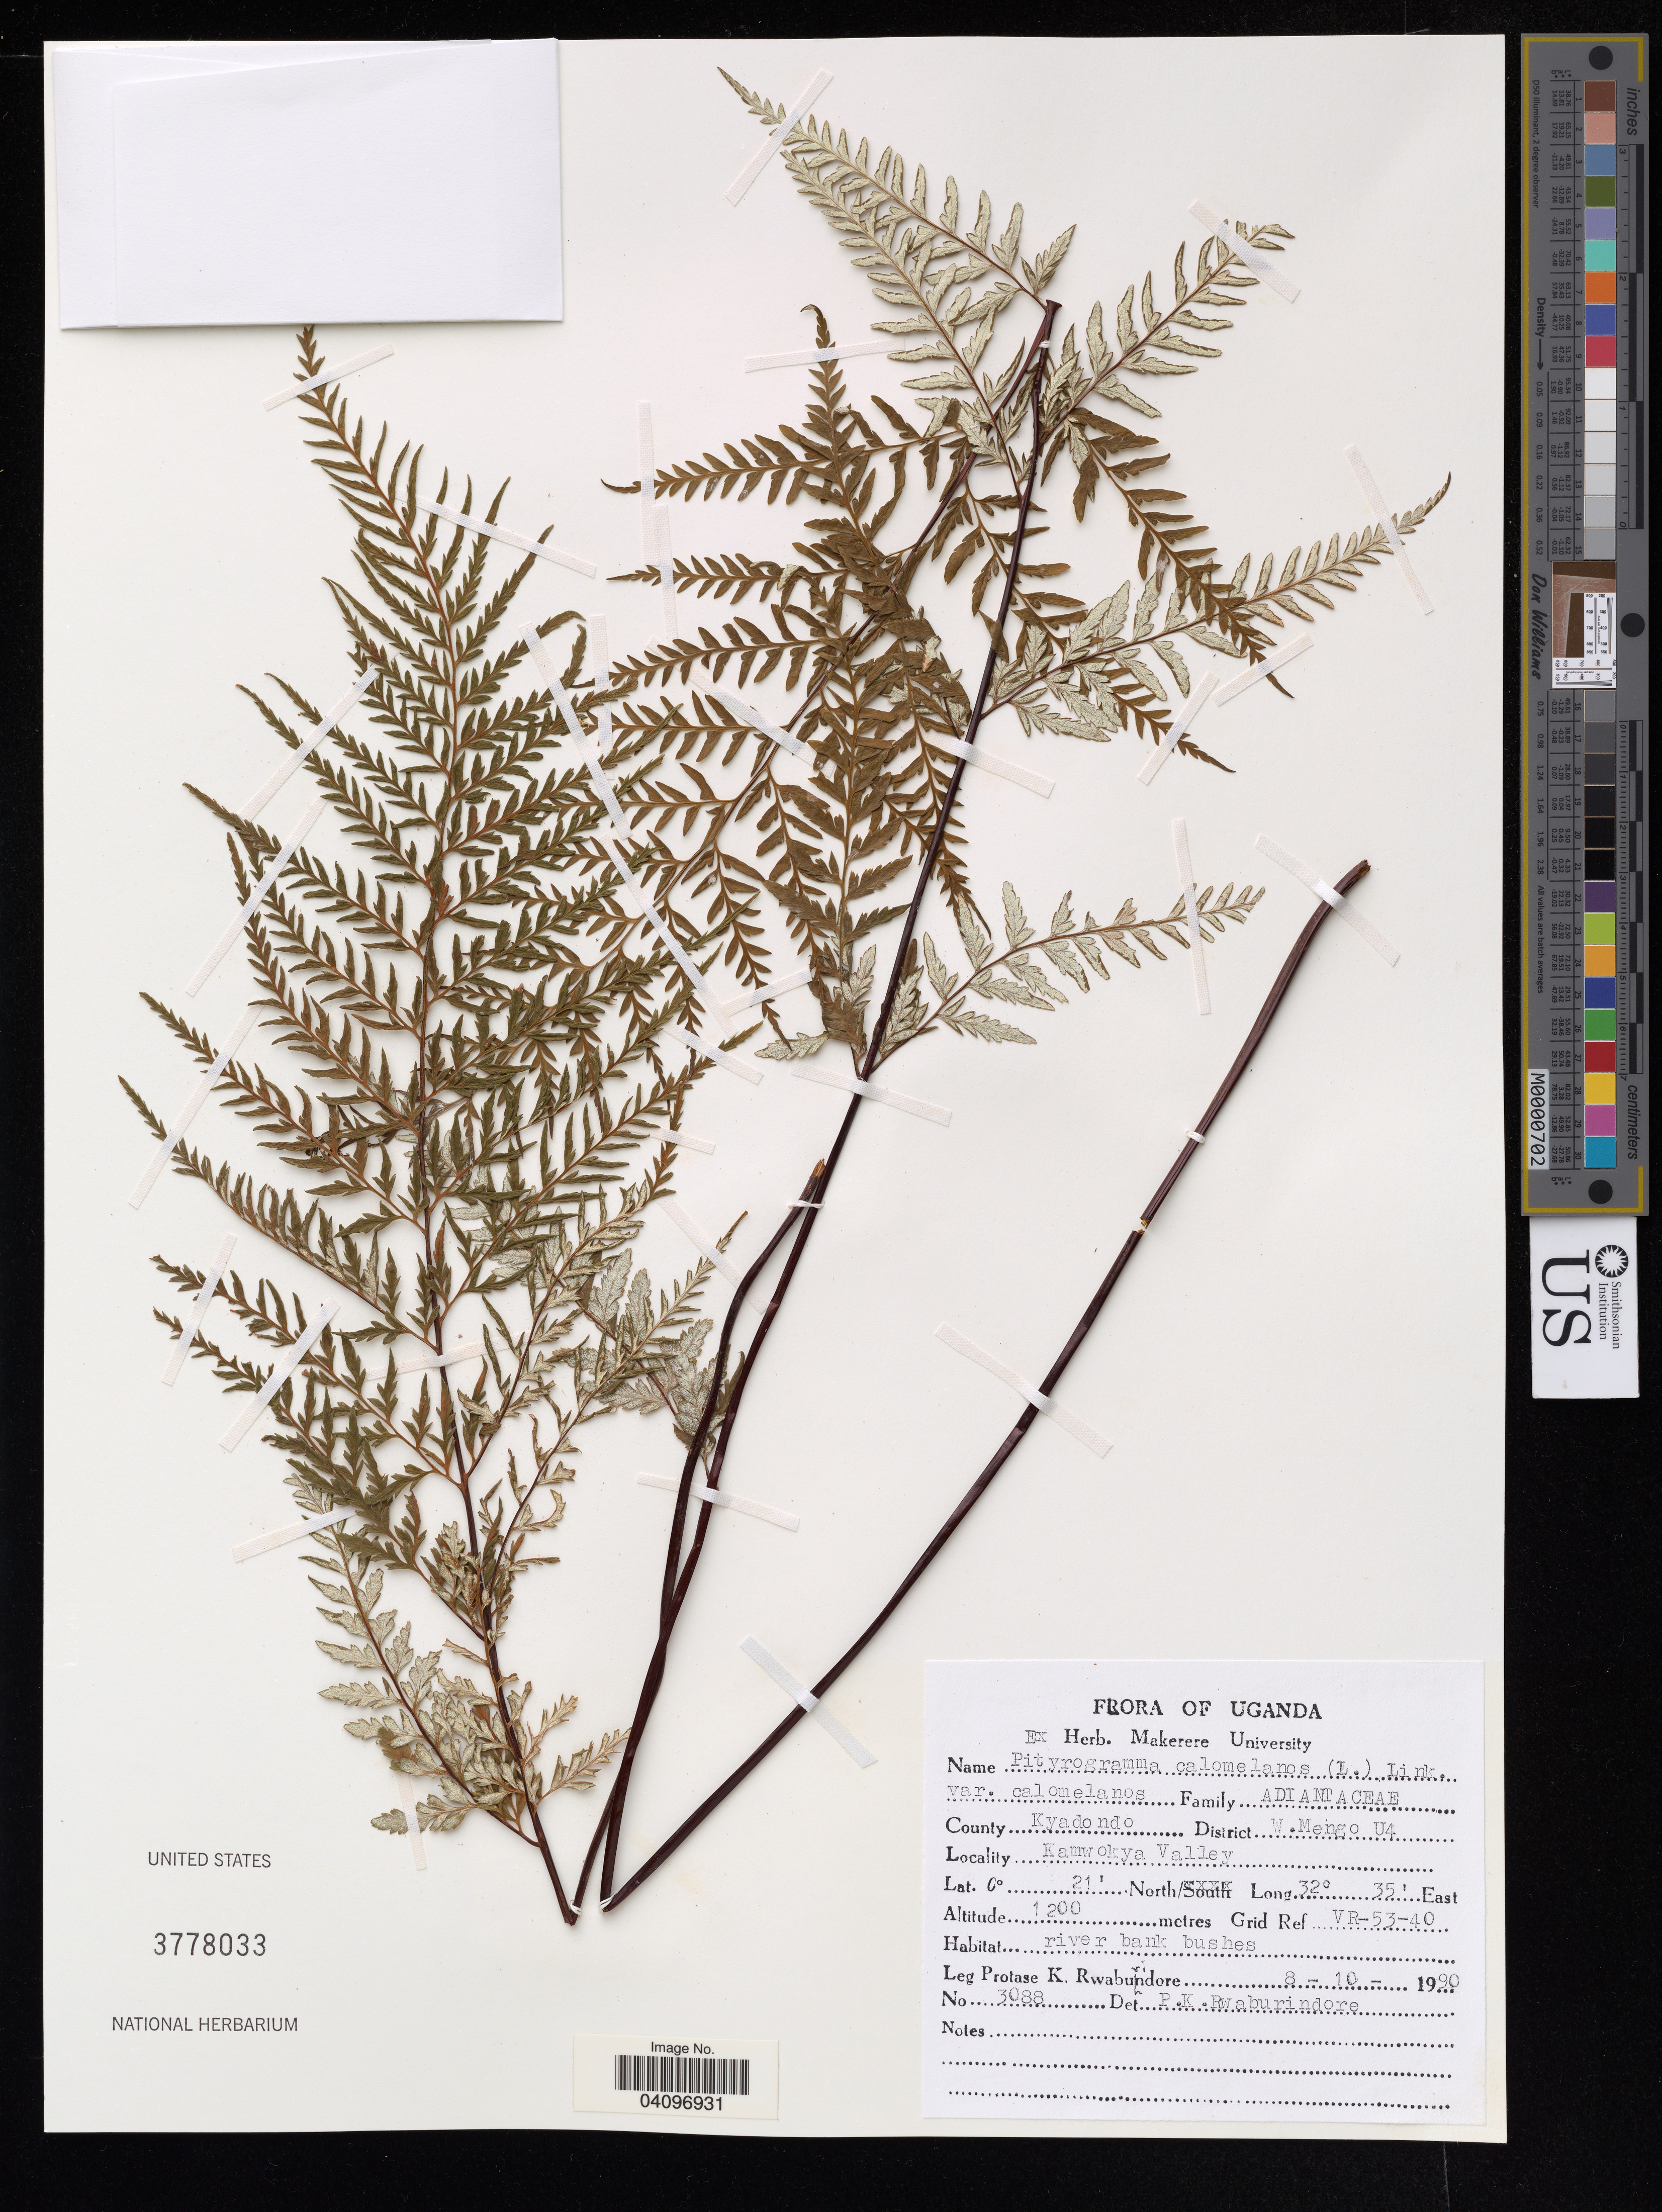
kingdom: Plantae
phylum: Tracheophyta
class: Polypodiopsida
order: Polypodiales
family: Pteridaceae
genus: Pityrogramma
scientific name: Pityrogramma calomelanos var. calomelanos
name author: (L.) Link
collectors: P. Rwaburindore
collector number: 3088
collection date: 1990-10-08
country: Uganda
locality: Kyadondo, District W. Mengo U4, Kamwokya Valley.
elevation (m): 1200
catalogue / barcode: US 3778033